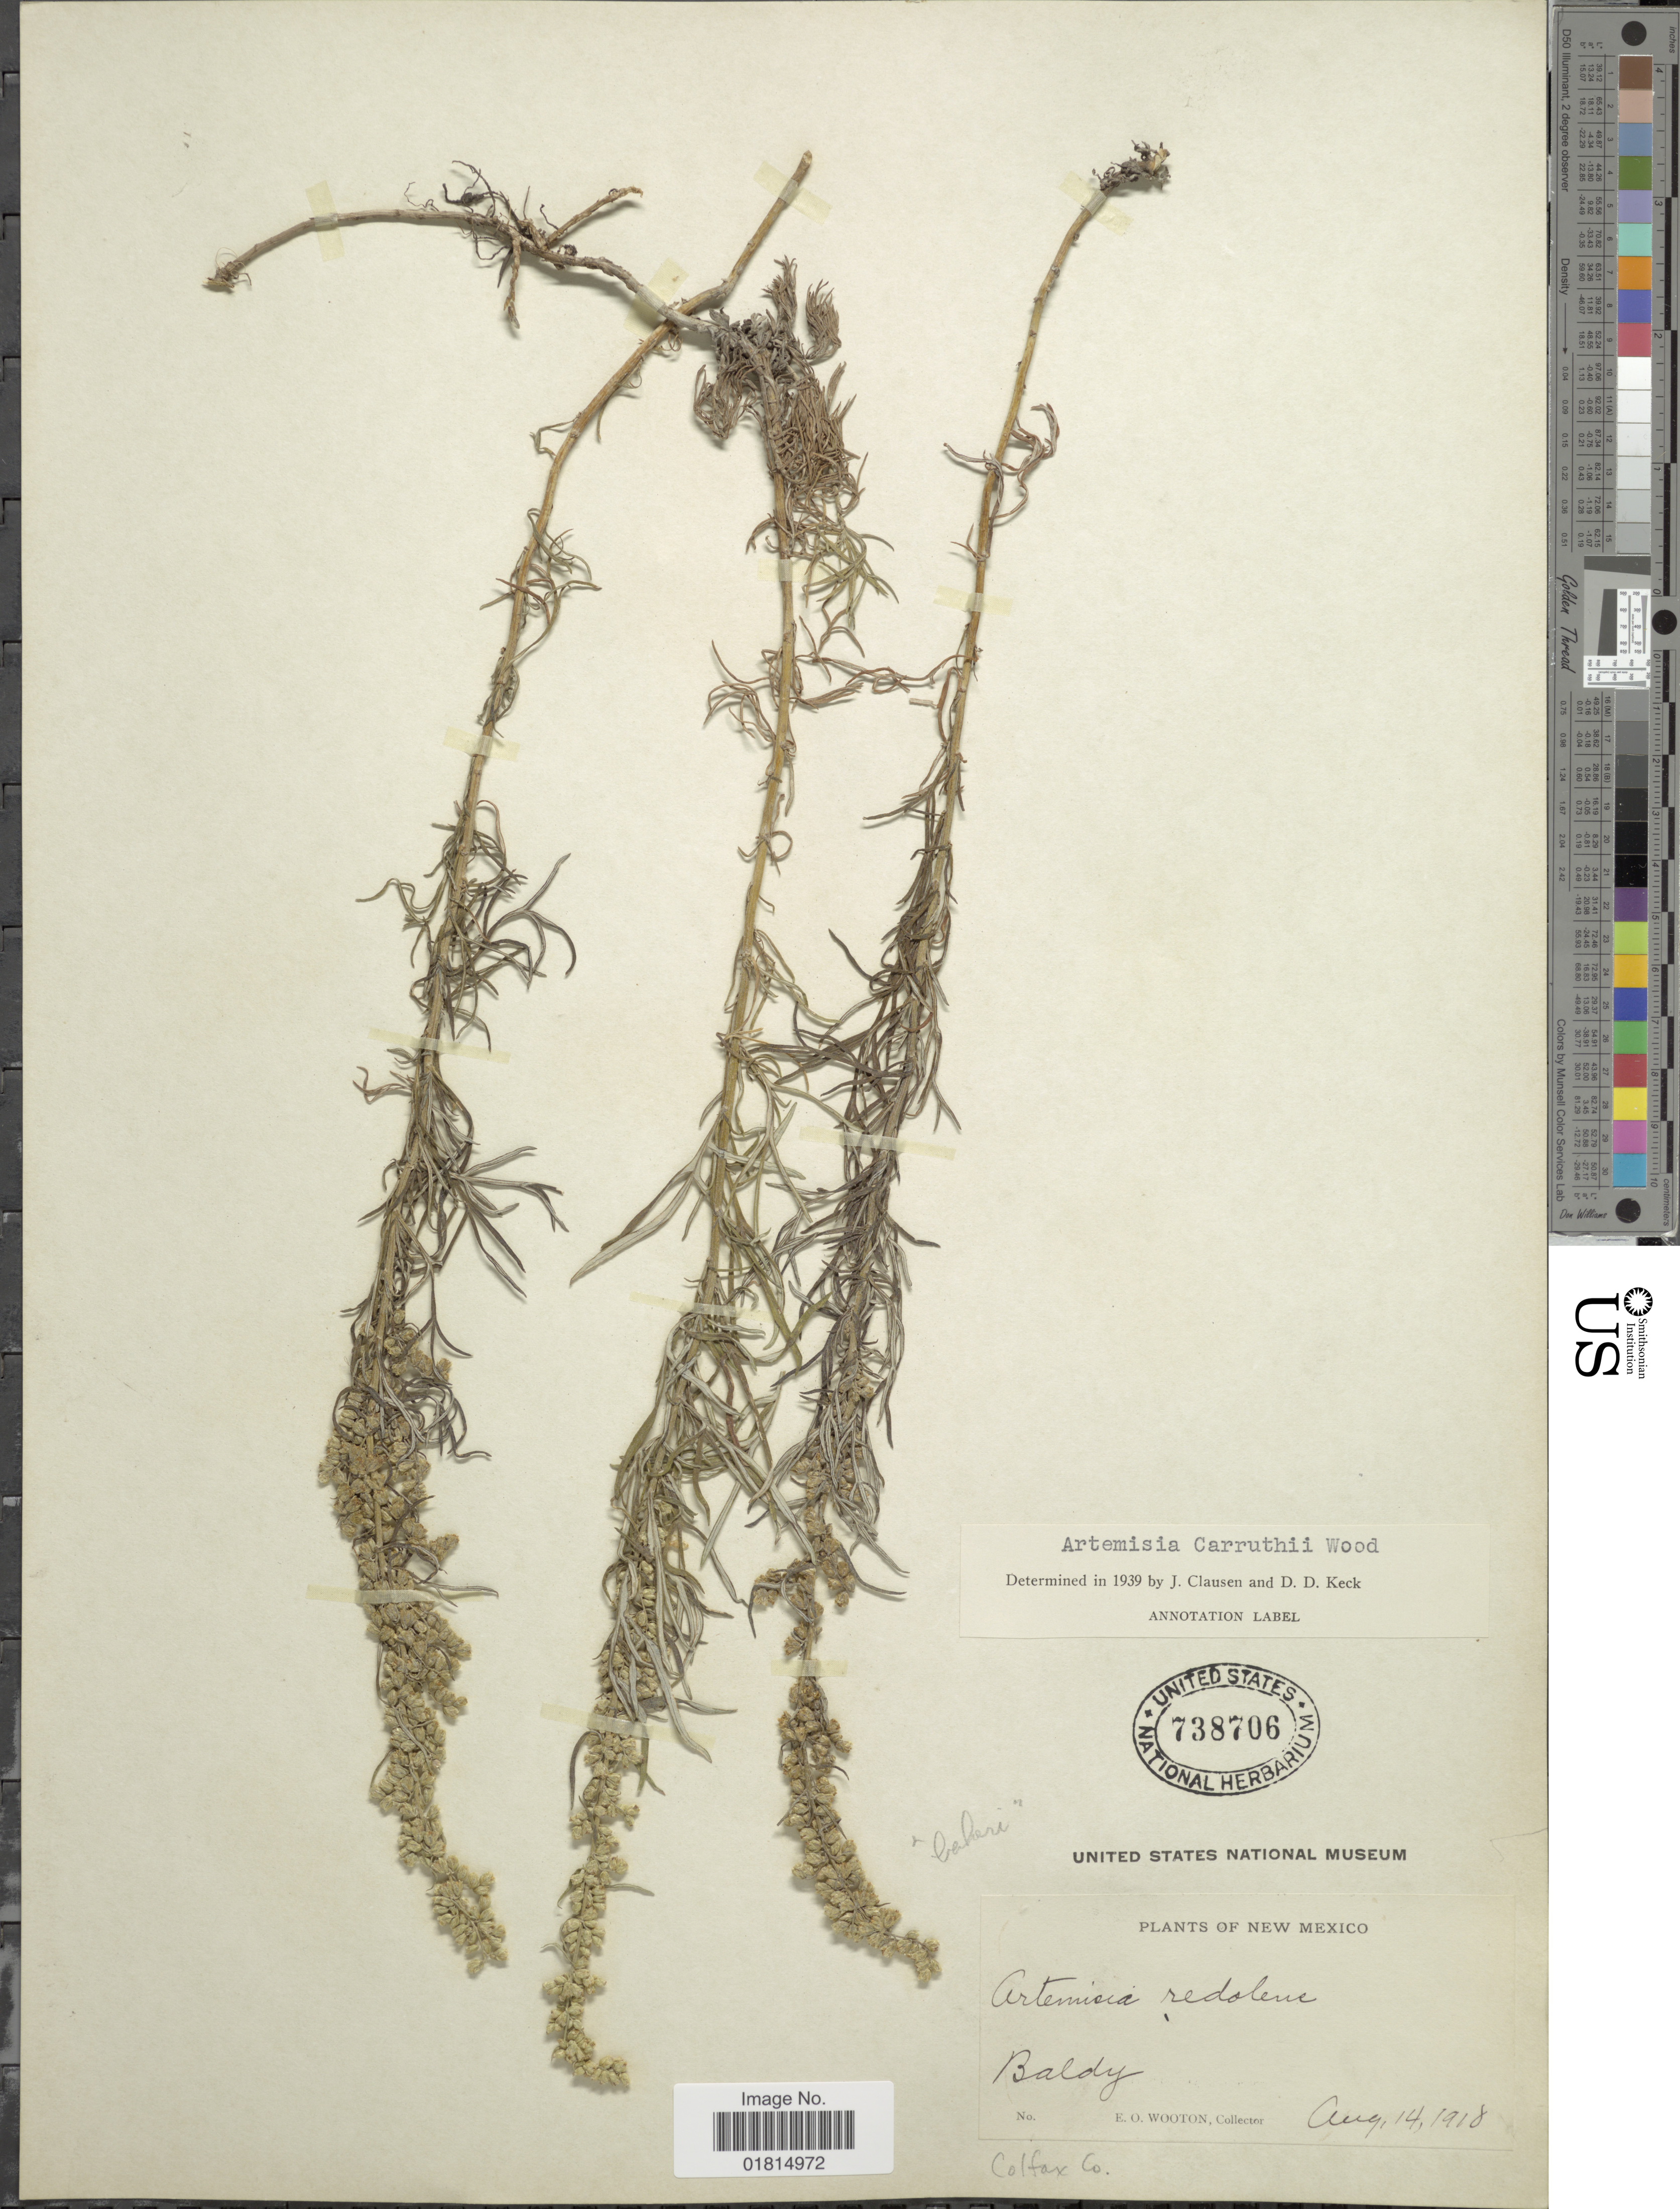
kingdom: Plantae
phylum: Tracheophyta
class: Magnoliopsida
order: Asterales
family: Asteraceae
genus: Artemisia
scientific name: Artemisia carruthii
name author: Alph. Wood ex Carruth.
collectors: E. O. Wooton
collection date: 1918-08-14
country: United States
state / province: New Mexico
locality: Baldy. Colfax Co.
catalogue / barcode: US 738706